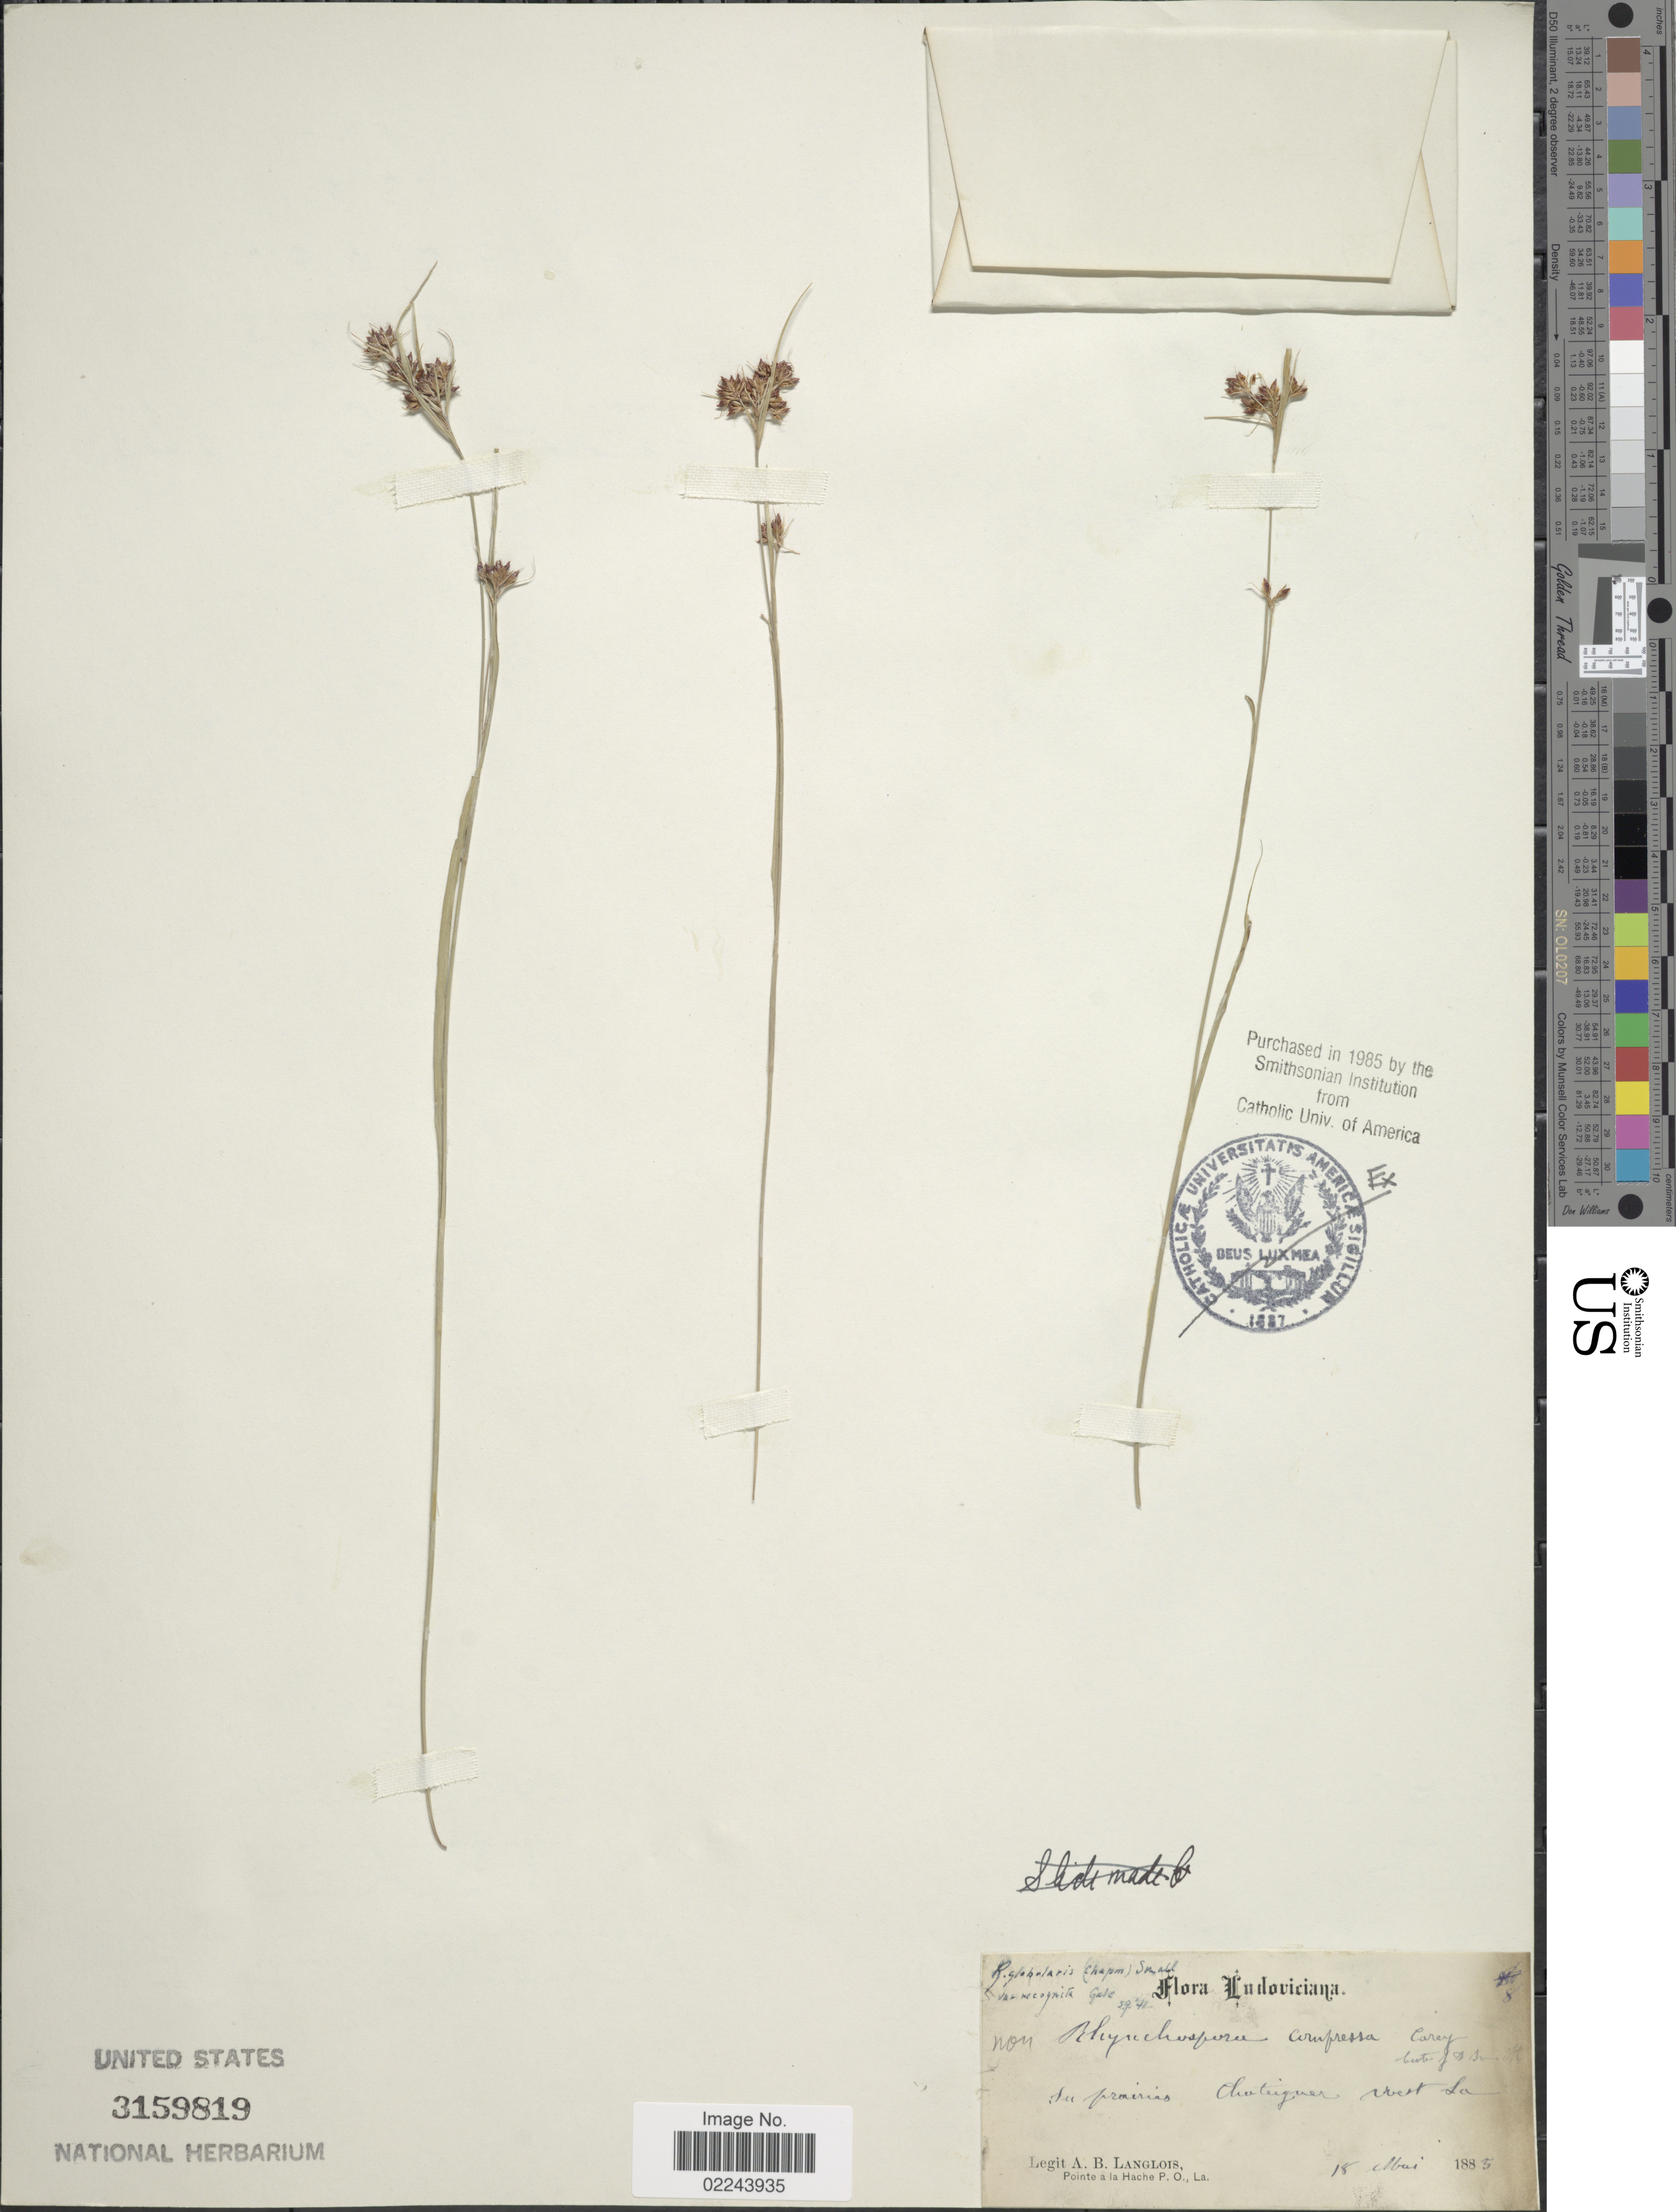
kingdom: Plantae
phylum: Tracheophyta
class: Liliopsida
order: Poales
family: Cyperaceae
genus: Rhynchospora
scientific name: Rhynchospora recognita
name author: (Gale) Kral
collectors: A. Langlois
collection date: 1885-05-18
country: United States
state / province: Louisiana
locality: Chataignier, West La.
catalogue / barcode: US 3159819